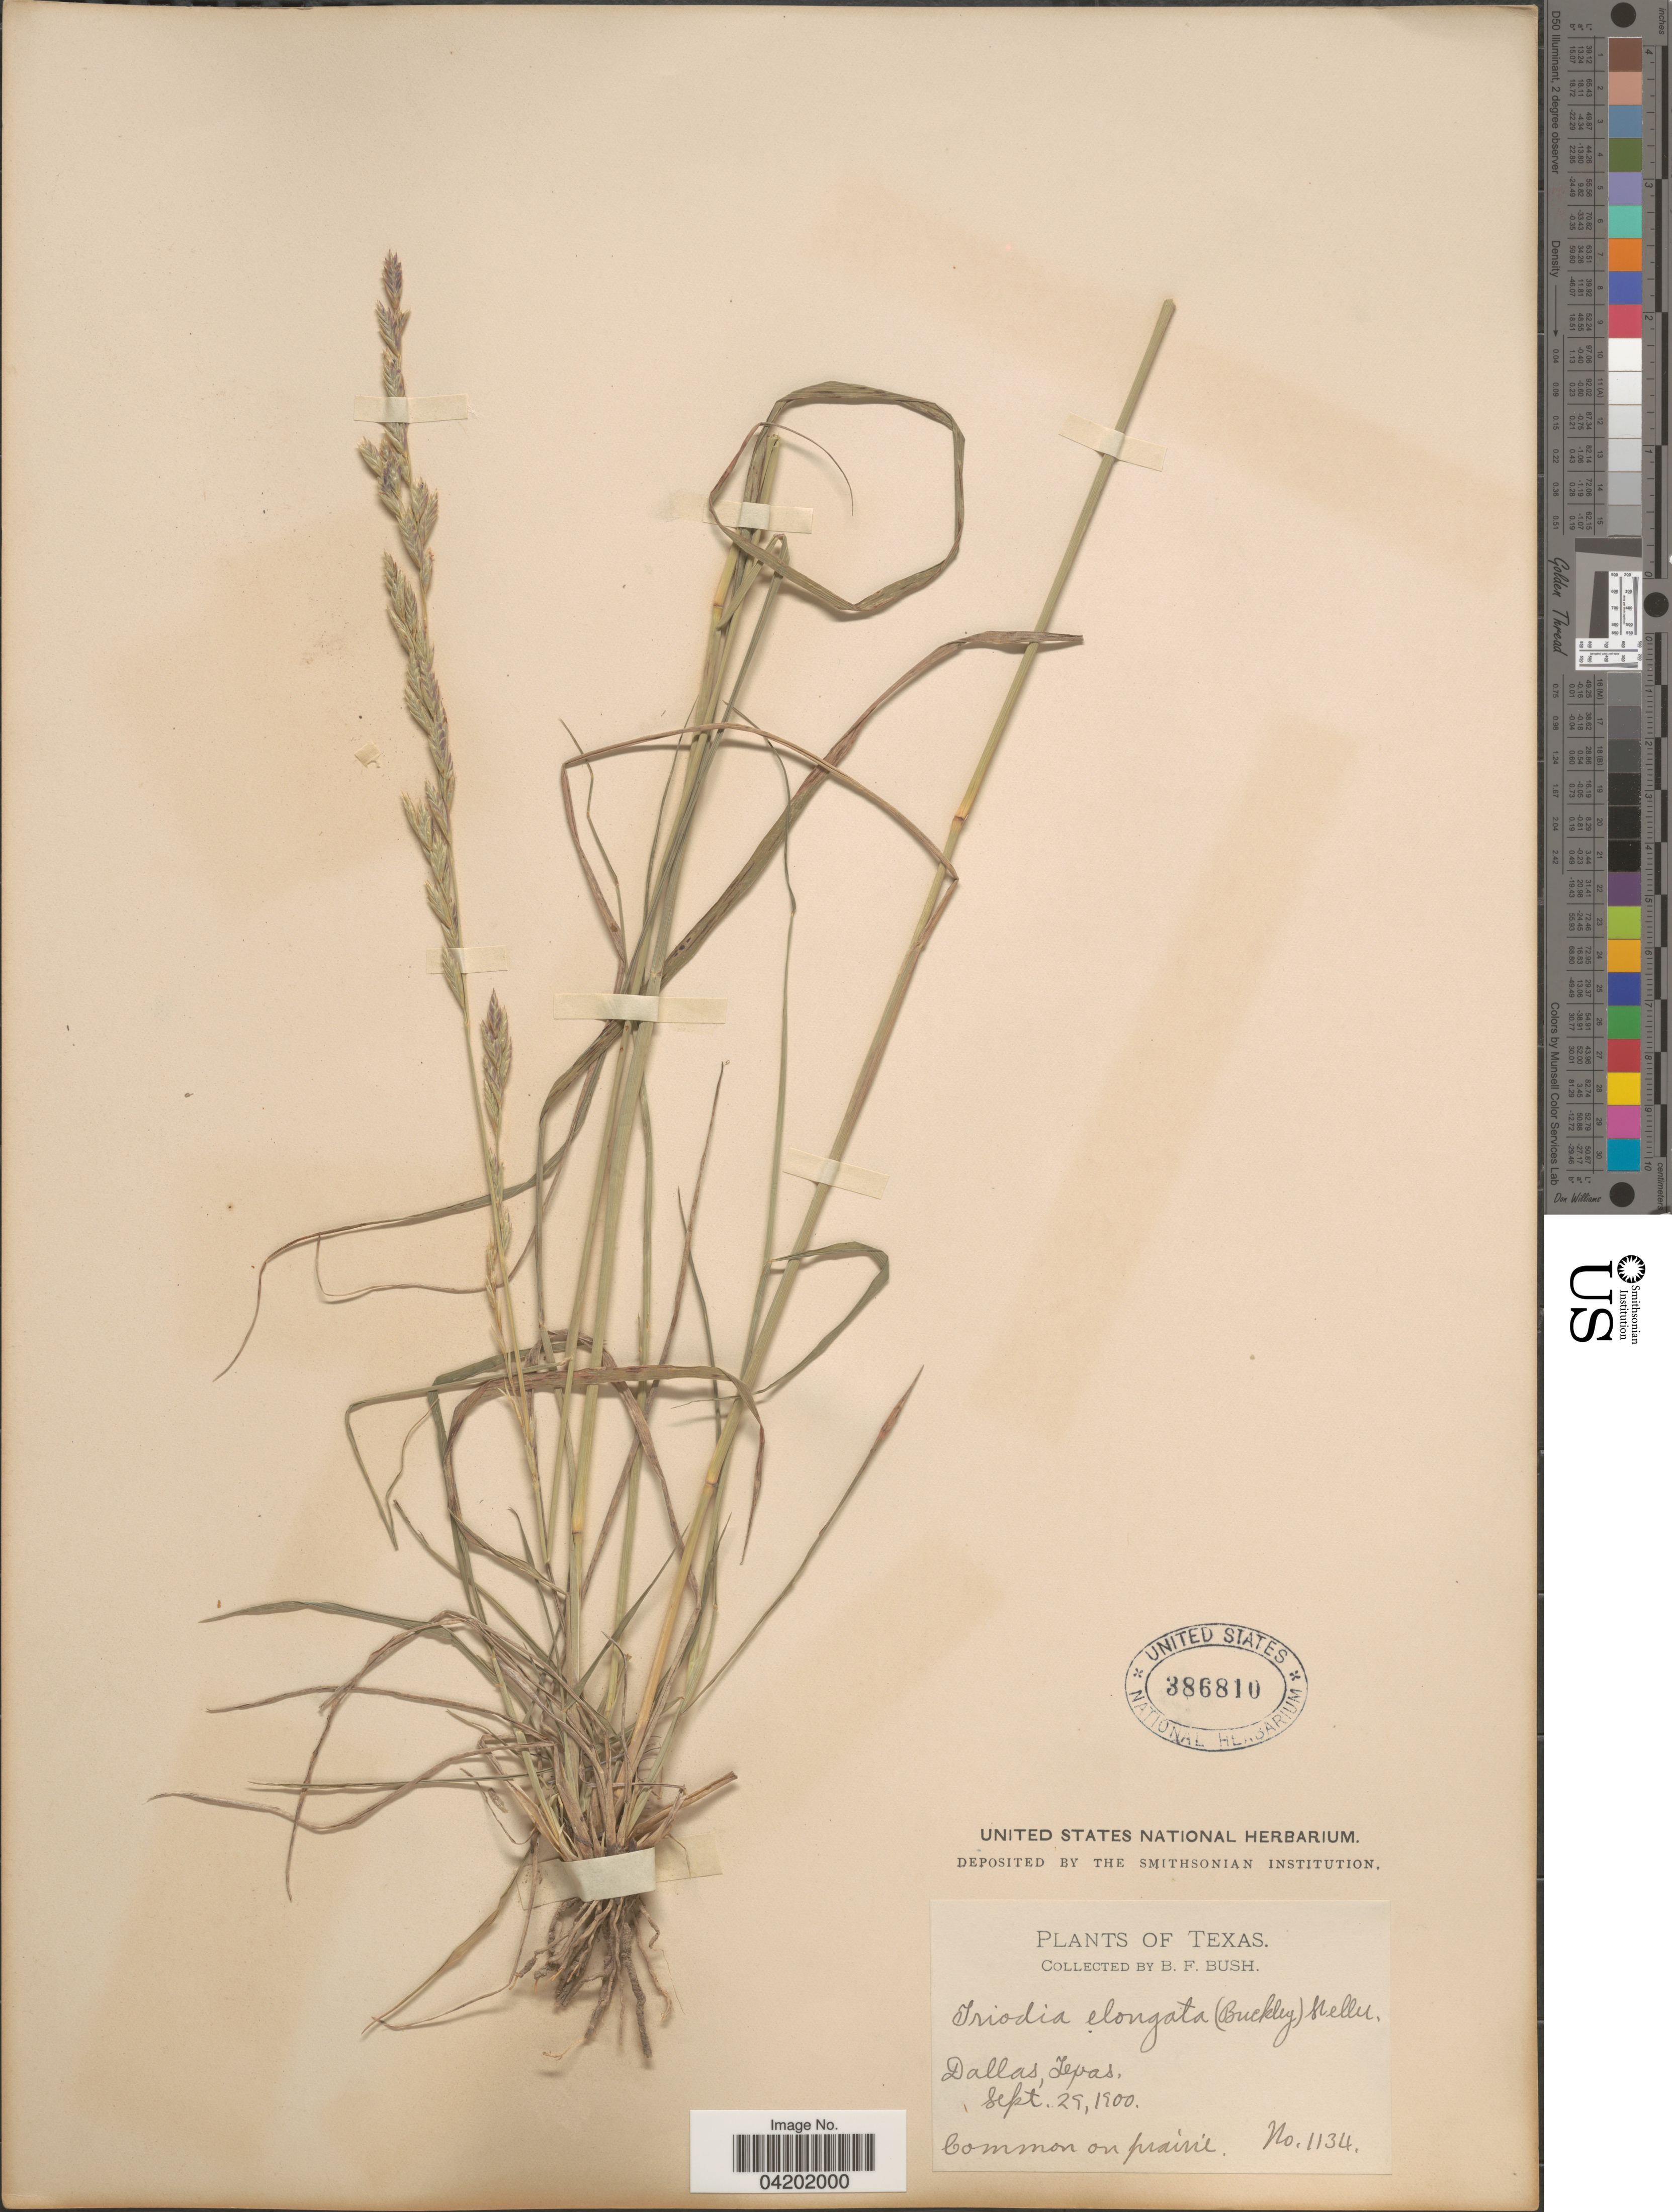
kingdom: Plantae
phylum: Tracheophyta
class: Liliopsida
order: Poales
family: Poaceae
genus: Tridentopsis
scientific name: Tridentopsis mutica var. elongata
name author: P.M. Peterson & Romasch.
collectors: B. F. Bush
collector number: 1134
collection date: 1900-09-29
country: United States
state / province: Texas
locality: Dallas.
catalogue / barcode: US 386810